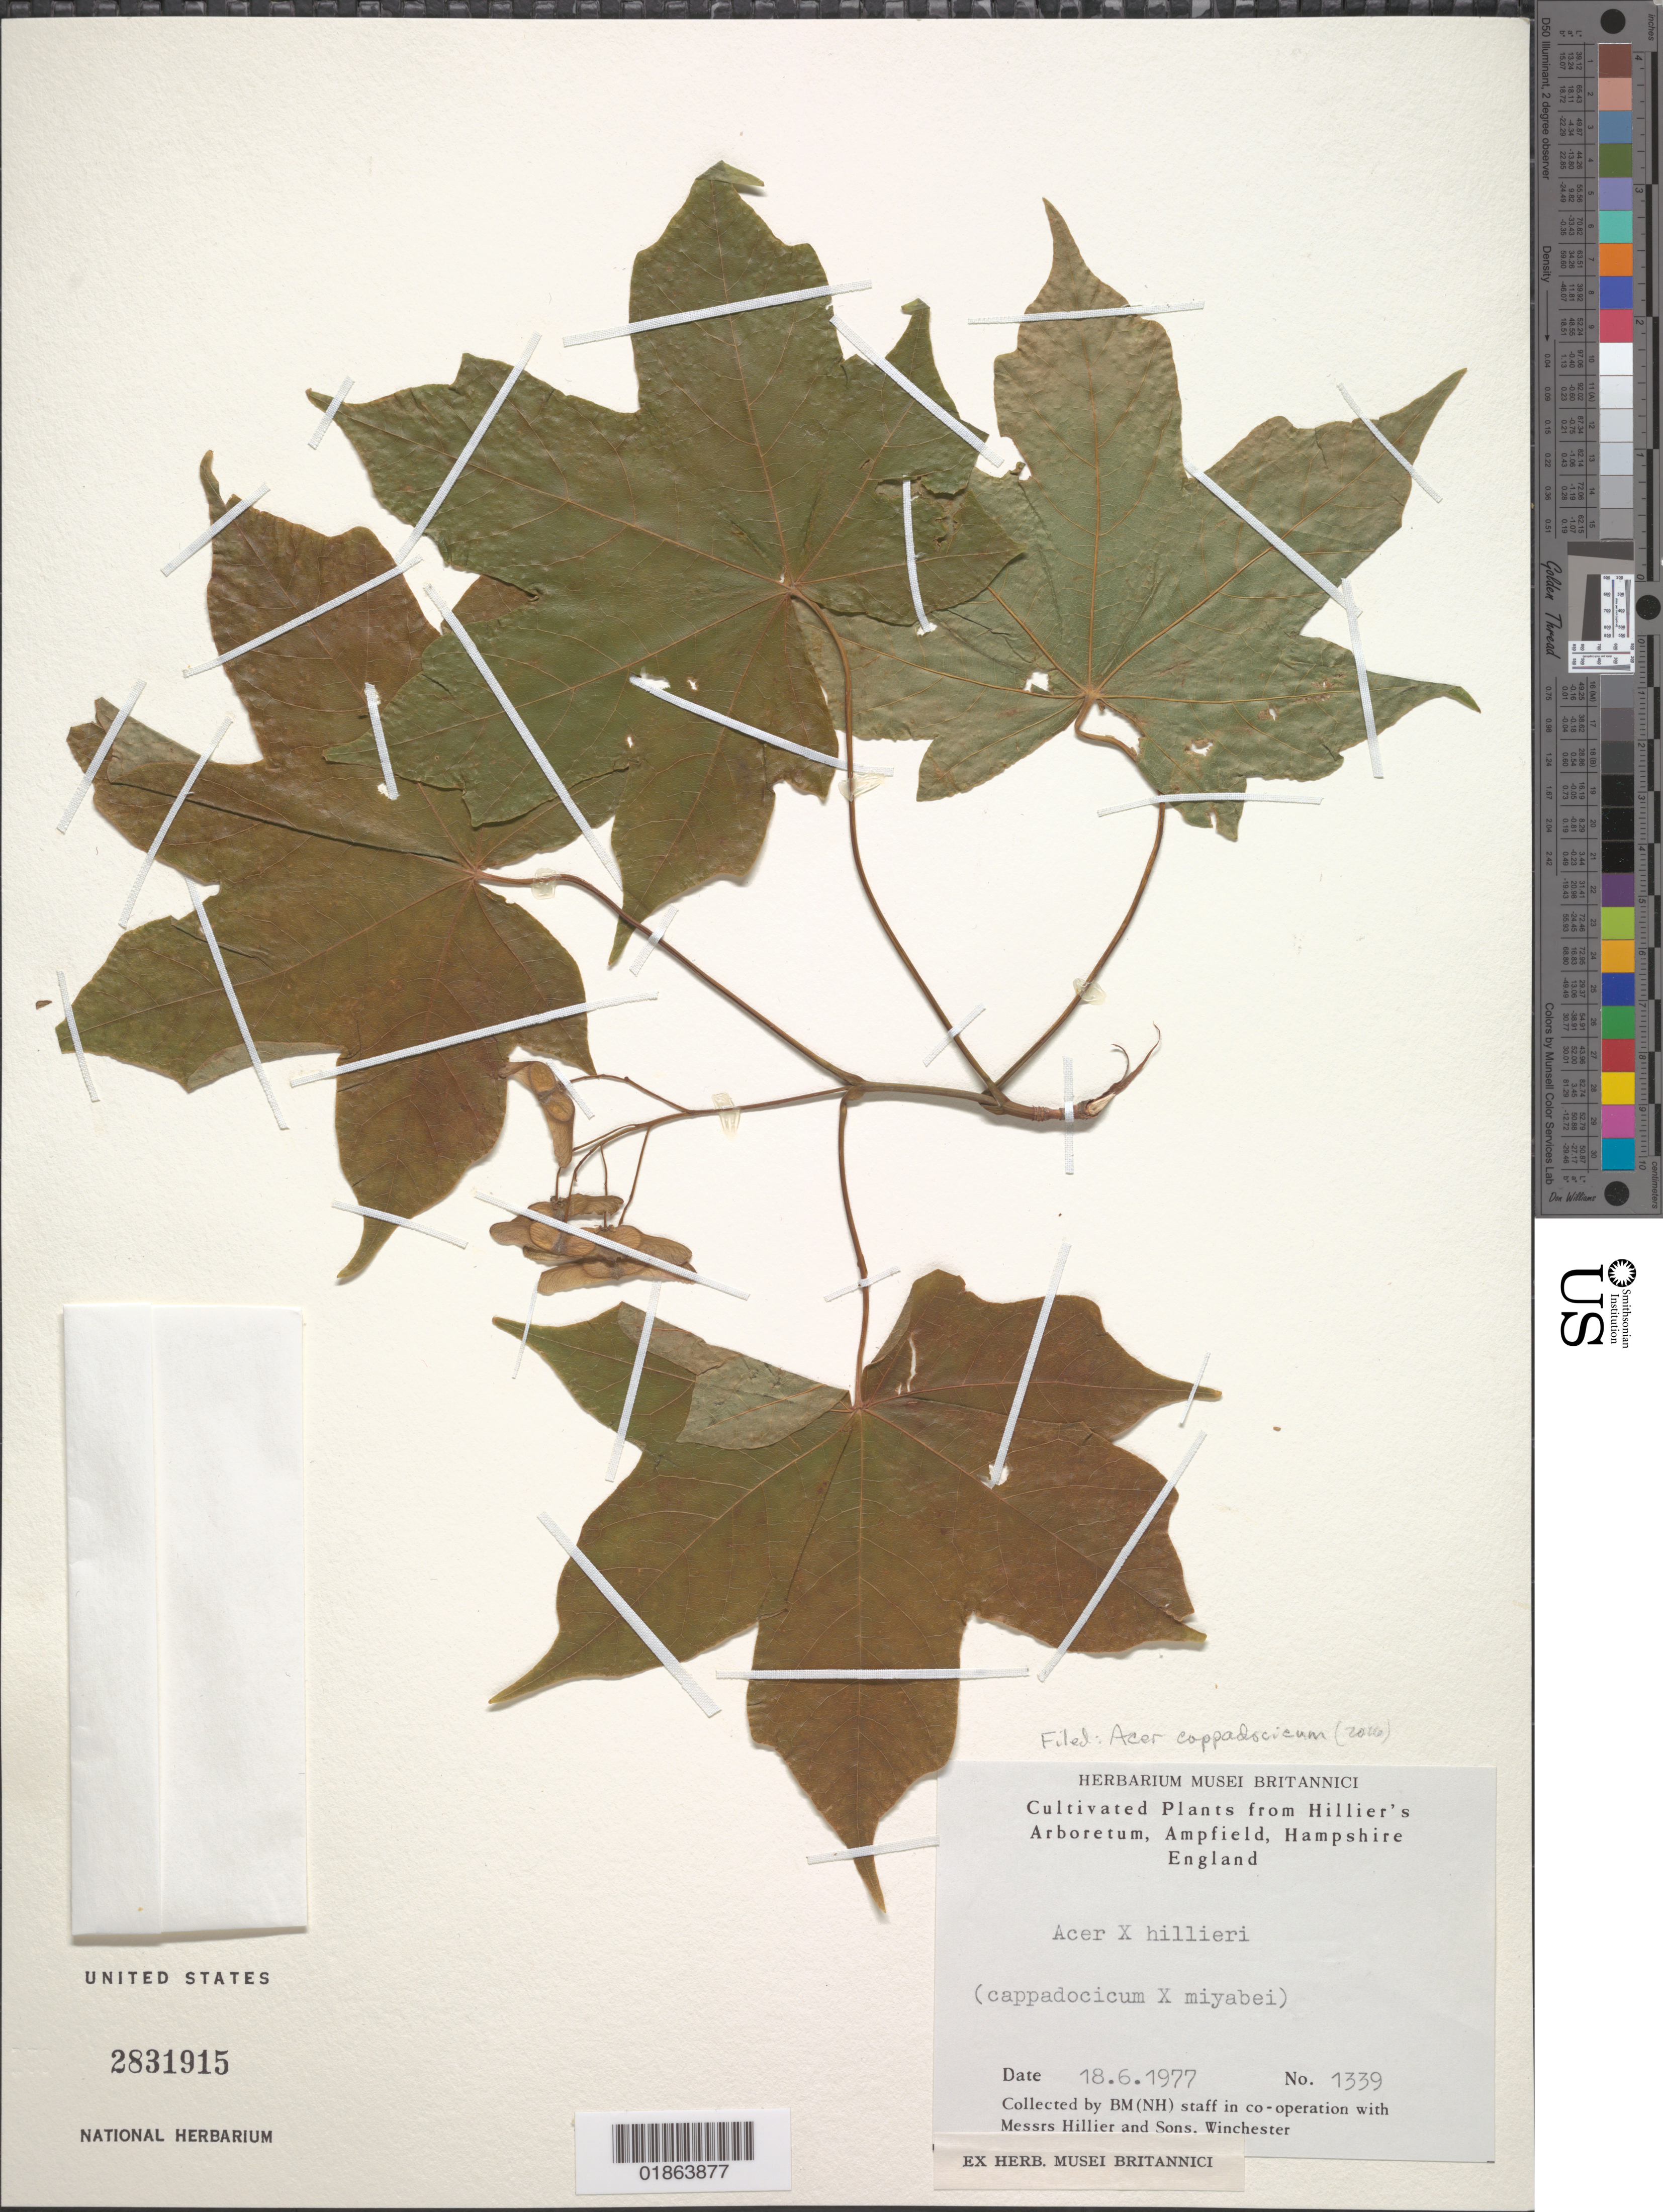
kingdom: Plantae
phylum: Tracheophyta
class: Magnoliopsida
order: Sapindales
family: Sapindaceae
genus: Acer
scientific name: Acer cappadocicum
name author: Gled.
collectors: H. Hillier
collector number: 1339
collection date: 1977-06-18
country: United Kingdom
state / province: England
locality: Ampfield, Hampshire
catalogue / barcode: US 2831915